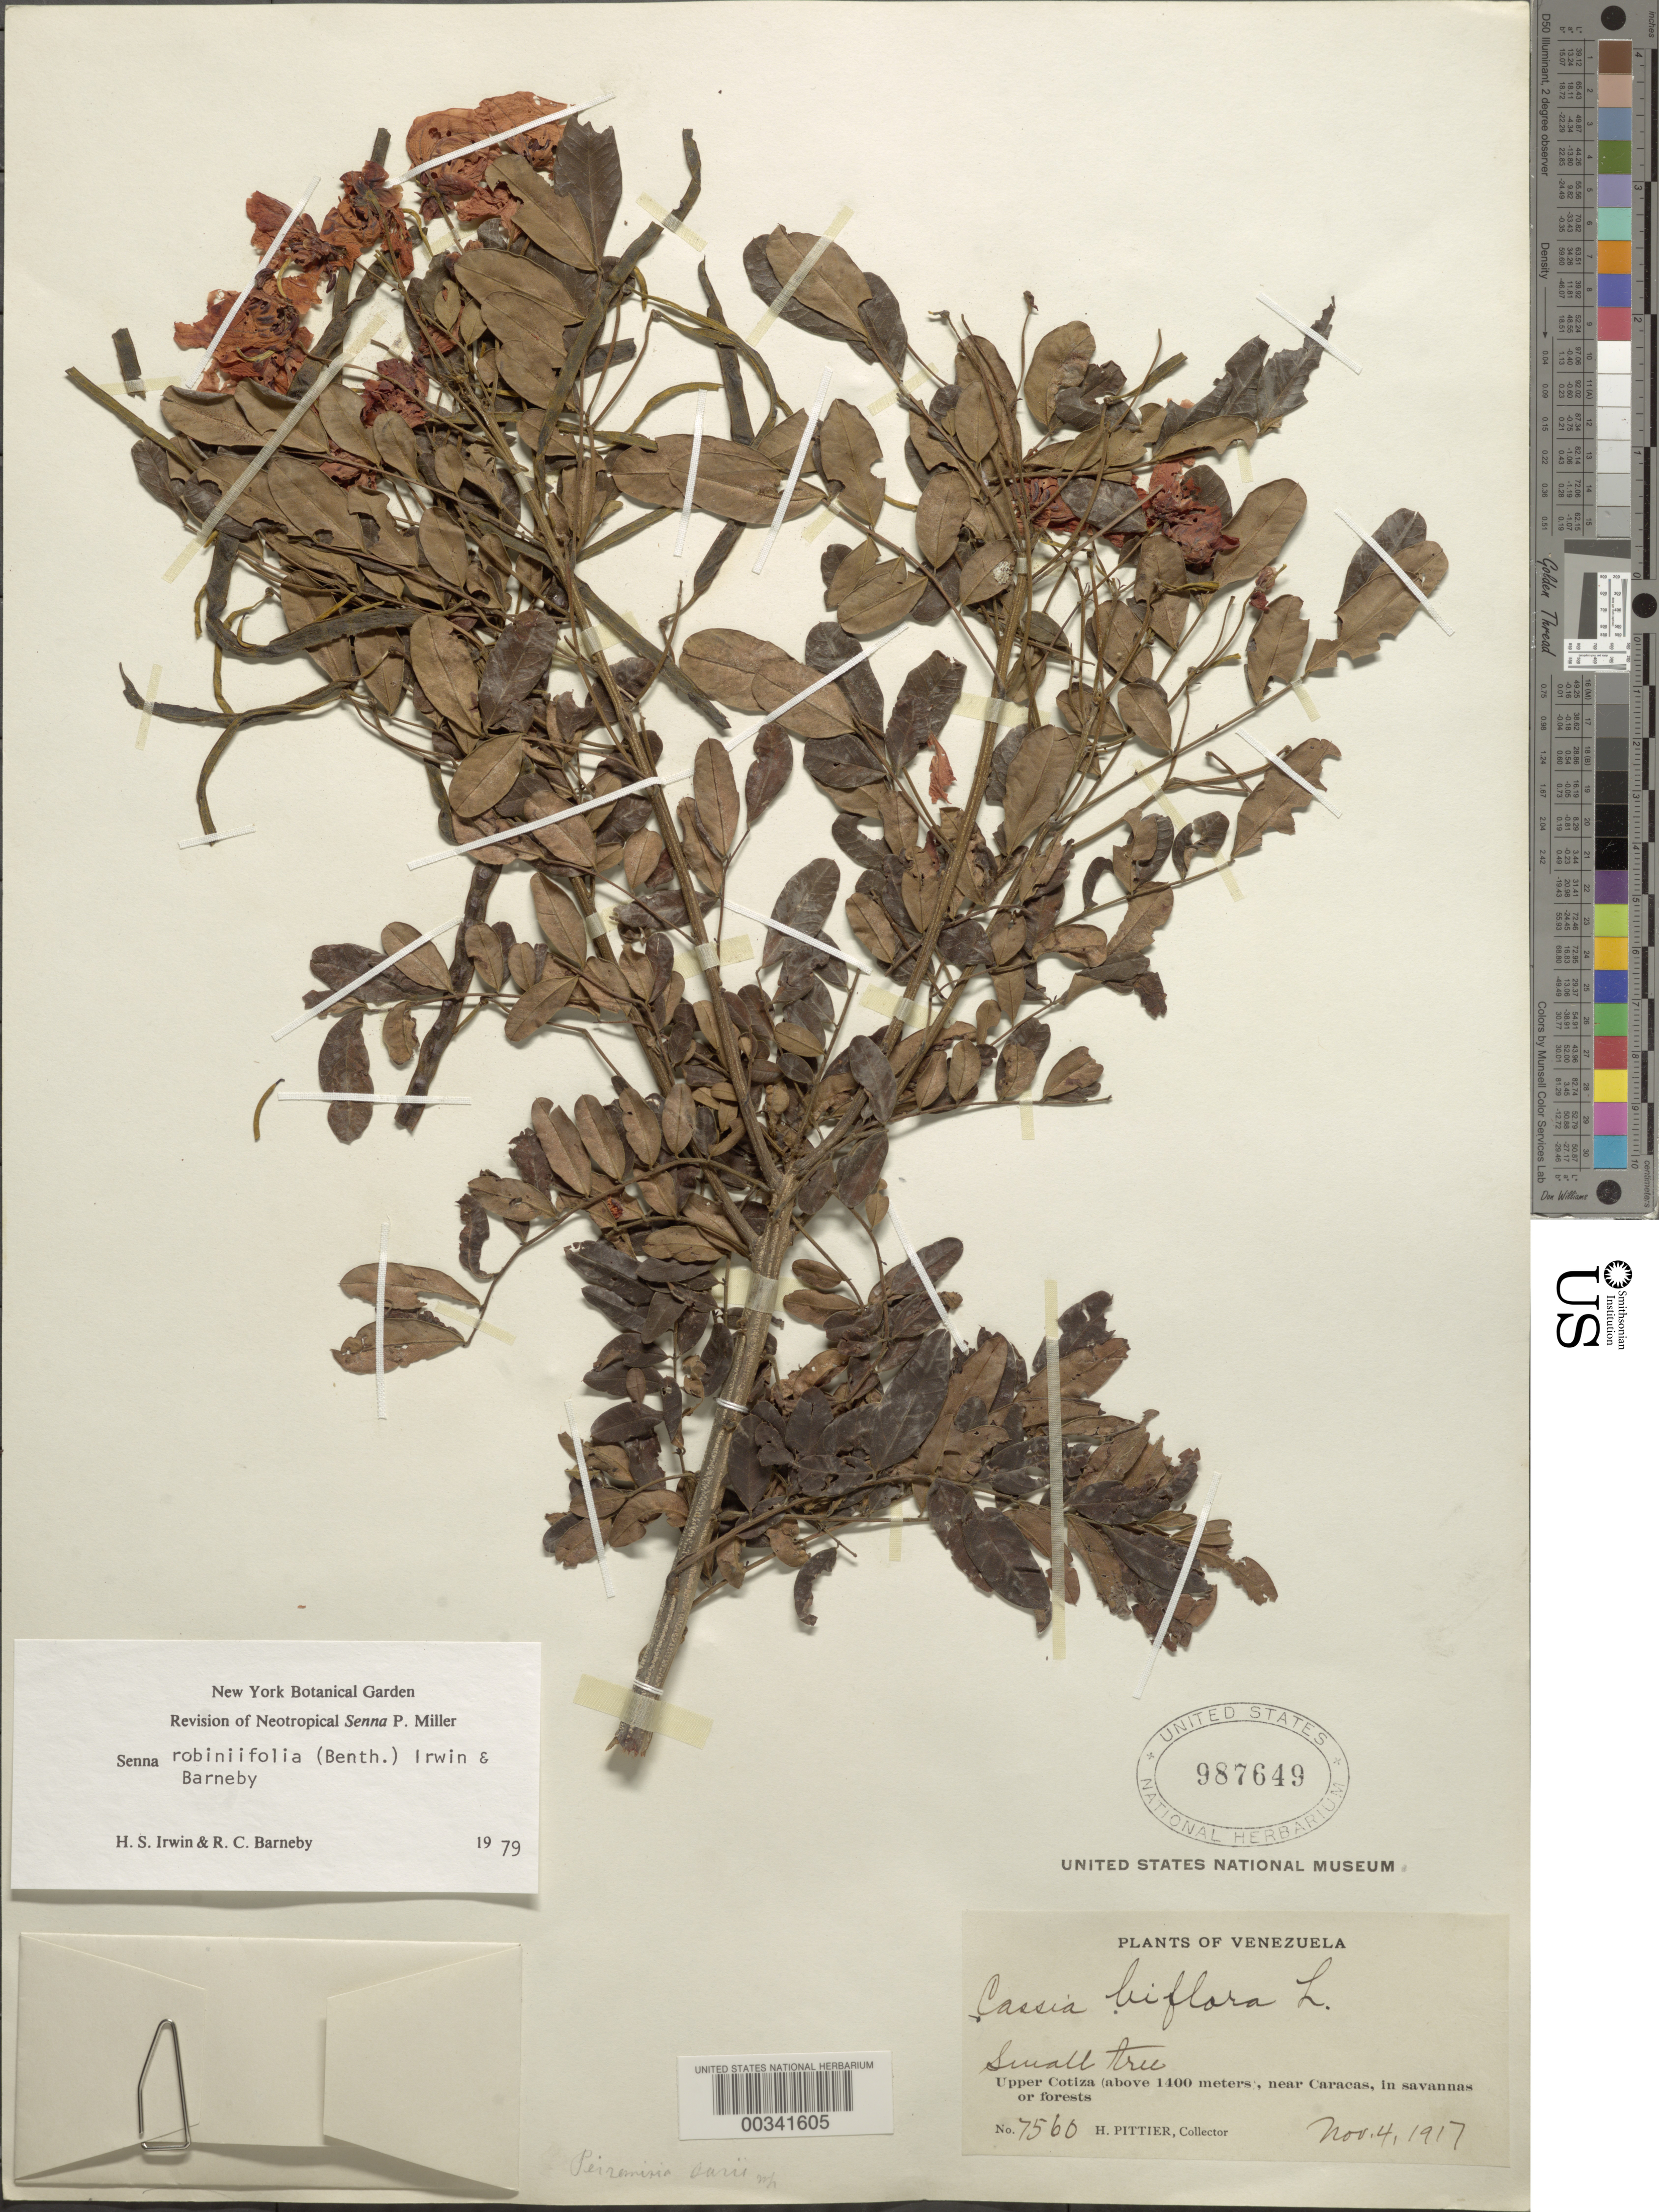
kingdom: Plantae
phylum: Tracheophyta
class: Magnoliopsida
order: Fabales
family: Fabaceae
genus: Senna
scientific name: Senna robiniifolia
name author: (Benth.) H.S. Irwin & Barneby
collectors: H. F. Pittier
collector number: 7560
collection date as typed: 04 Nov 1917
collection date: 1917-11-04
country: Venezuela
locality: Upper Cotiza, near Caracas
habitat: In savannas or forests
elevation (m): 1400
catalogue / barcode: US 987649